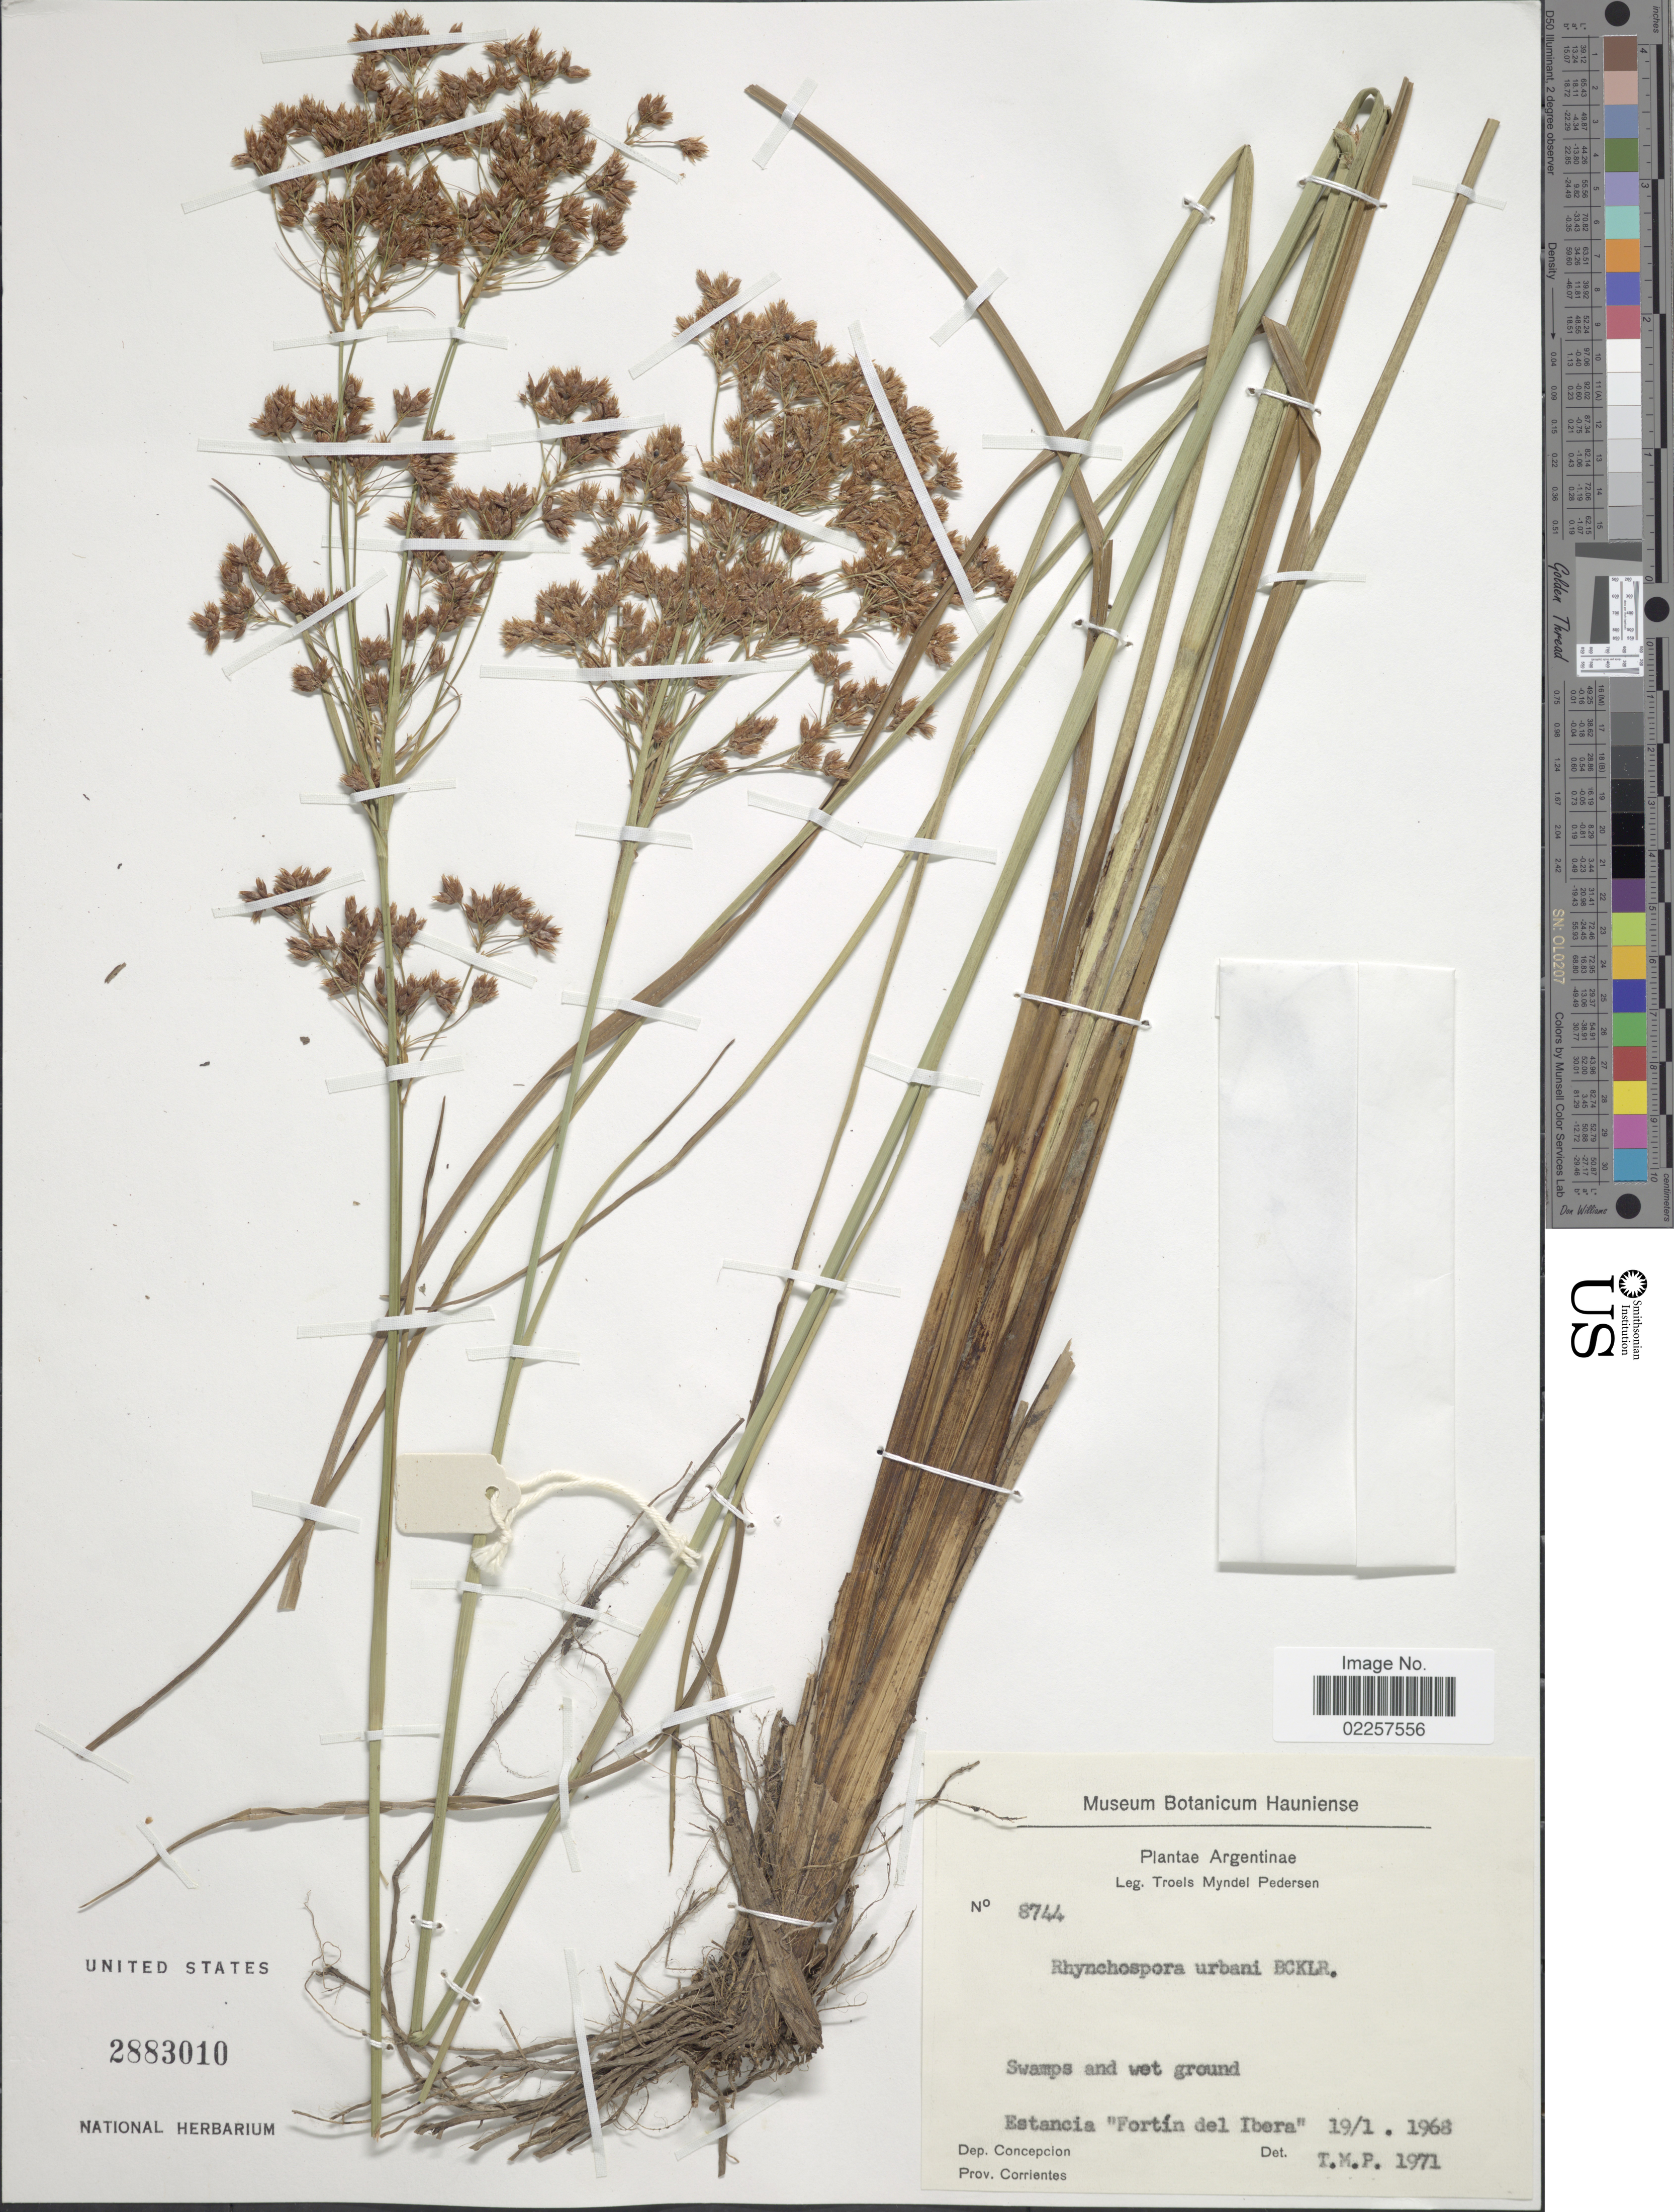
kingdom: Plantae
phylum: Tracheophyta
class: Liliopsida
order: Poales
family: Cyperaceae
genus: Rhynchospora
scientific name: Rhynchospora urbani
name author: Boeckeler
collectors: T. Pederson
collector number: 8744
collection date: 1968-01-19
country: Argentina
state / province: Corrientes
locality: Swamp and wet ground, Estancia "Fortin del Ibera", Dep. Concepcion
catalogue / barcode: US 2883010